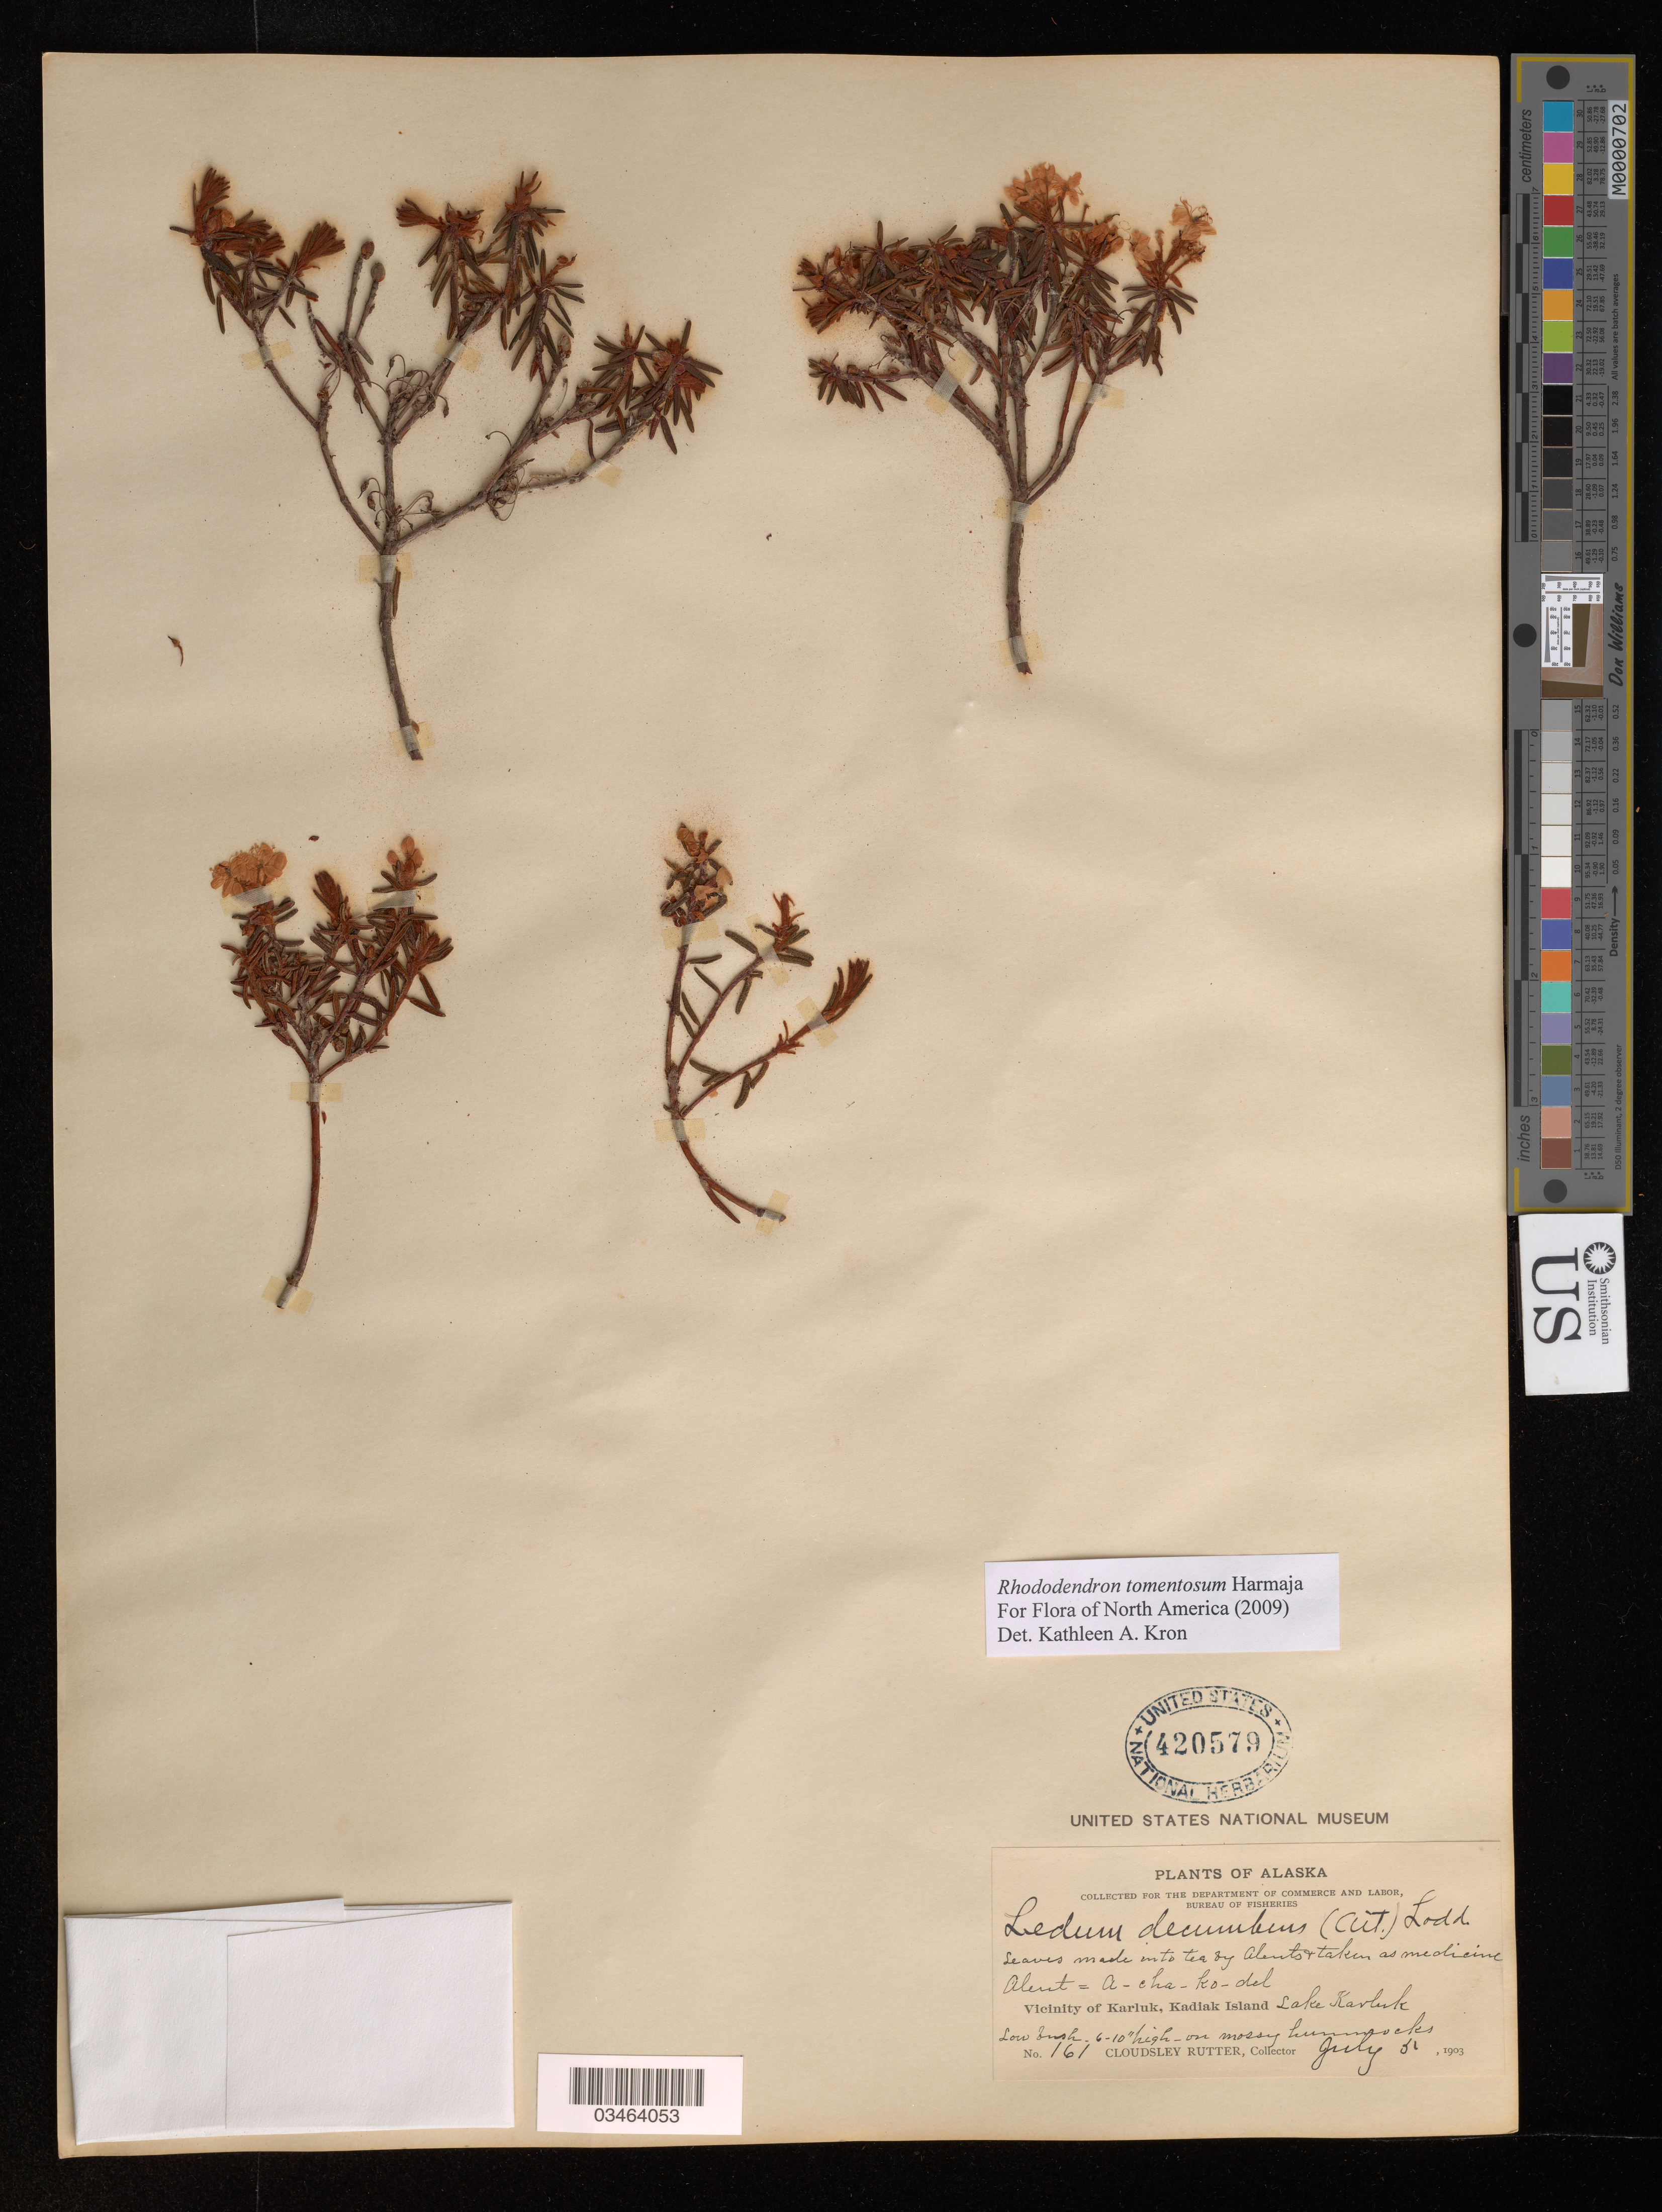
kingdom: Plantae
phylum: Tracheophyta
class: Magnoliopsida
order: Ericales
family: Ericaceae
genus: Rhododendron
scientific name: Rhododendron tomentosum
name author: Harmaja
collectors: C. Rutter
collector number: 161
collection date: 1903-07-31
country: United States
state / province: Alaska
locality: Vicinity of Karluk, Kadiak Island Lake Karluk.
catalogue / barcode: US 420579